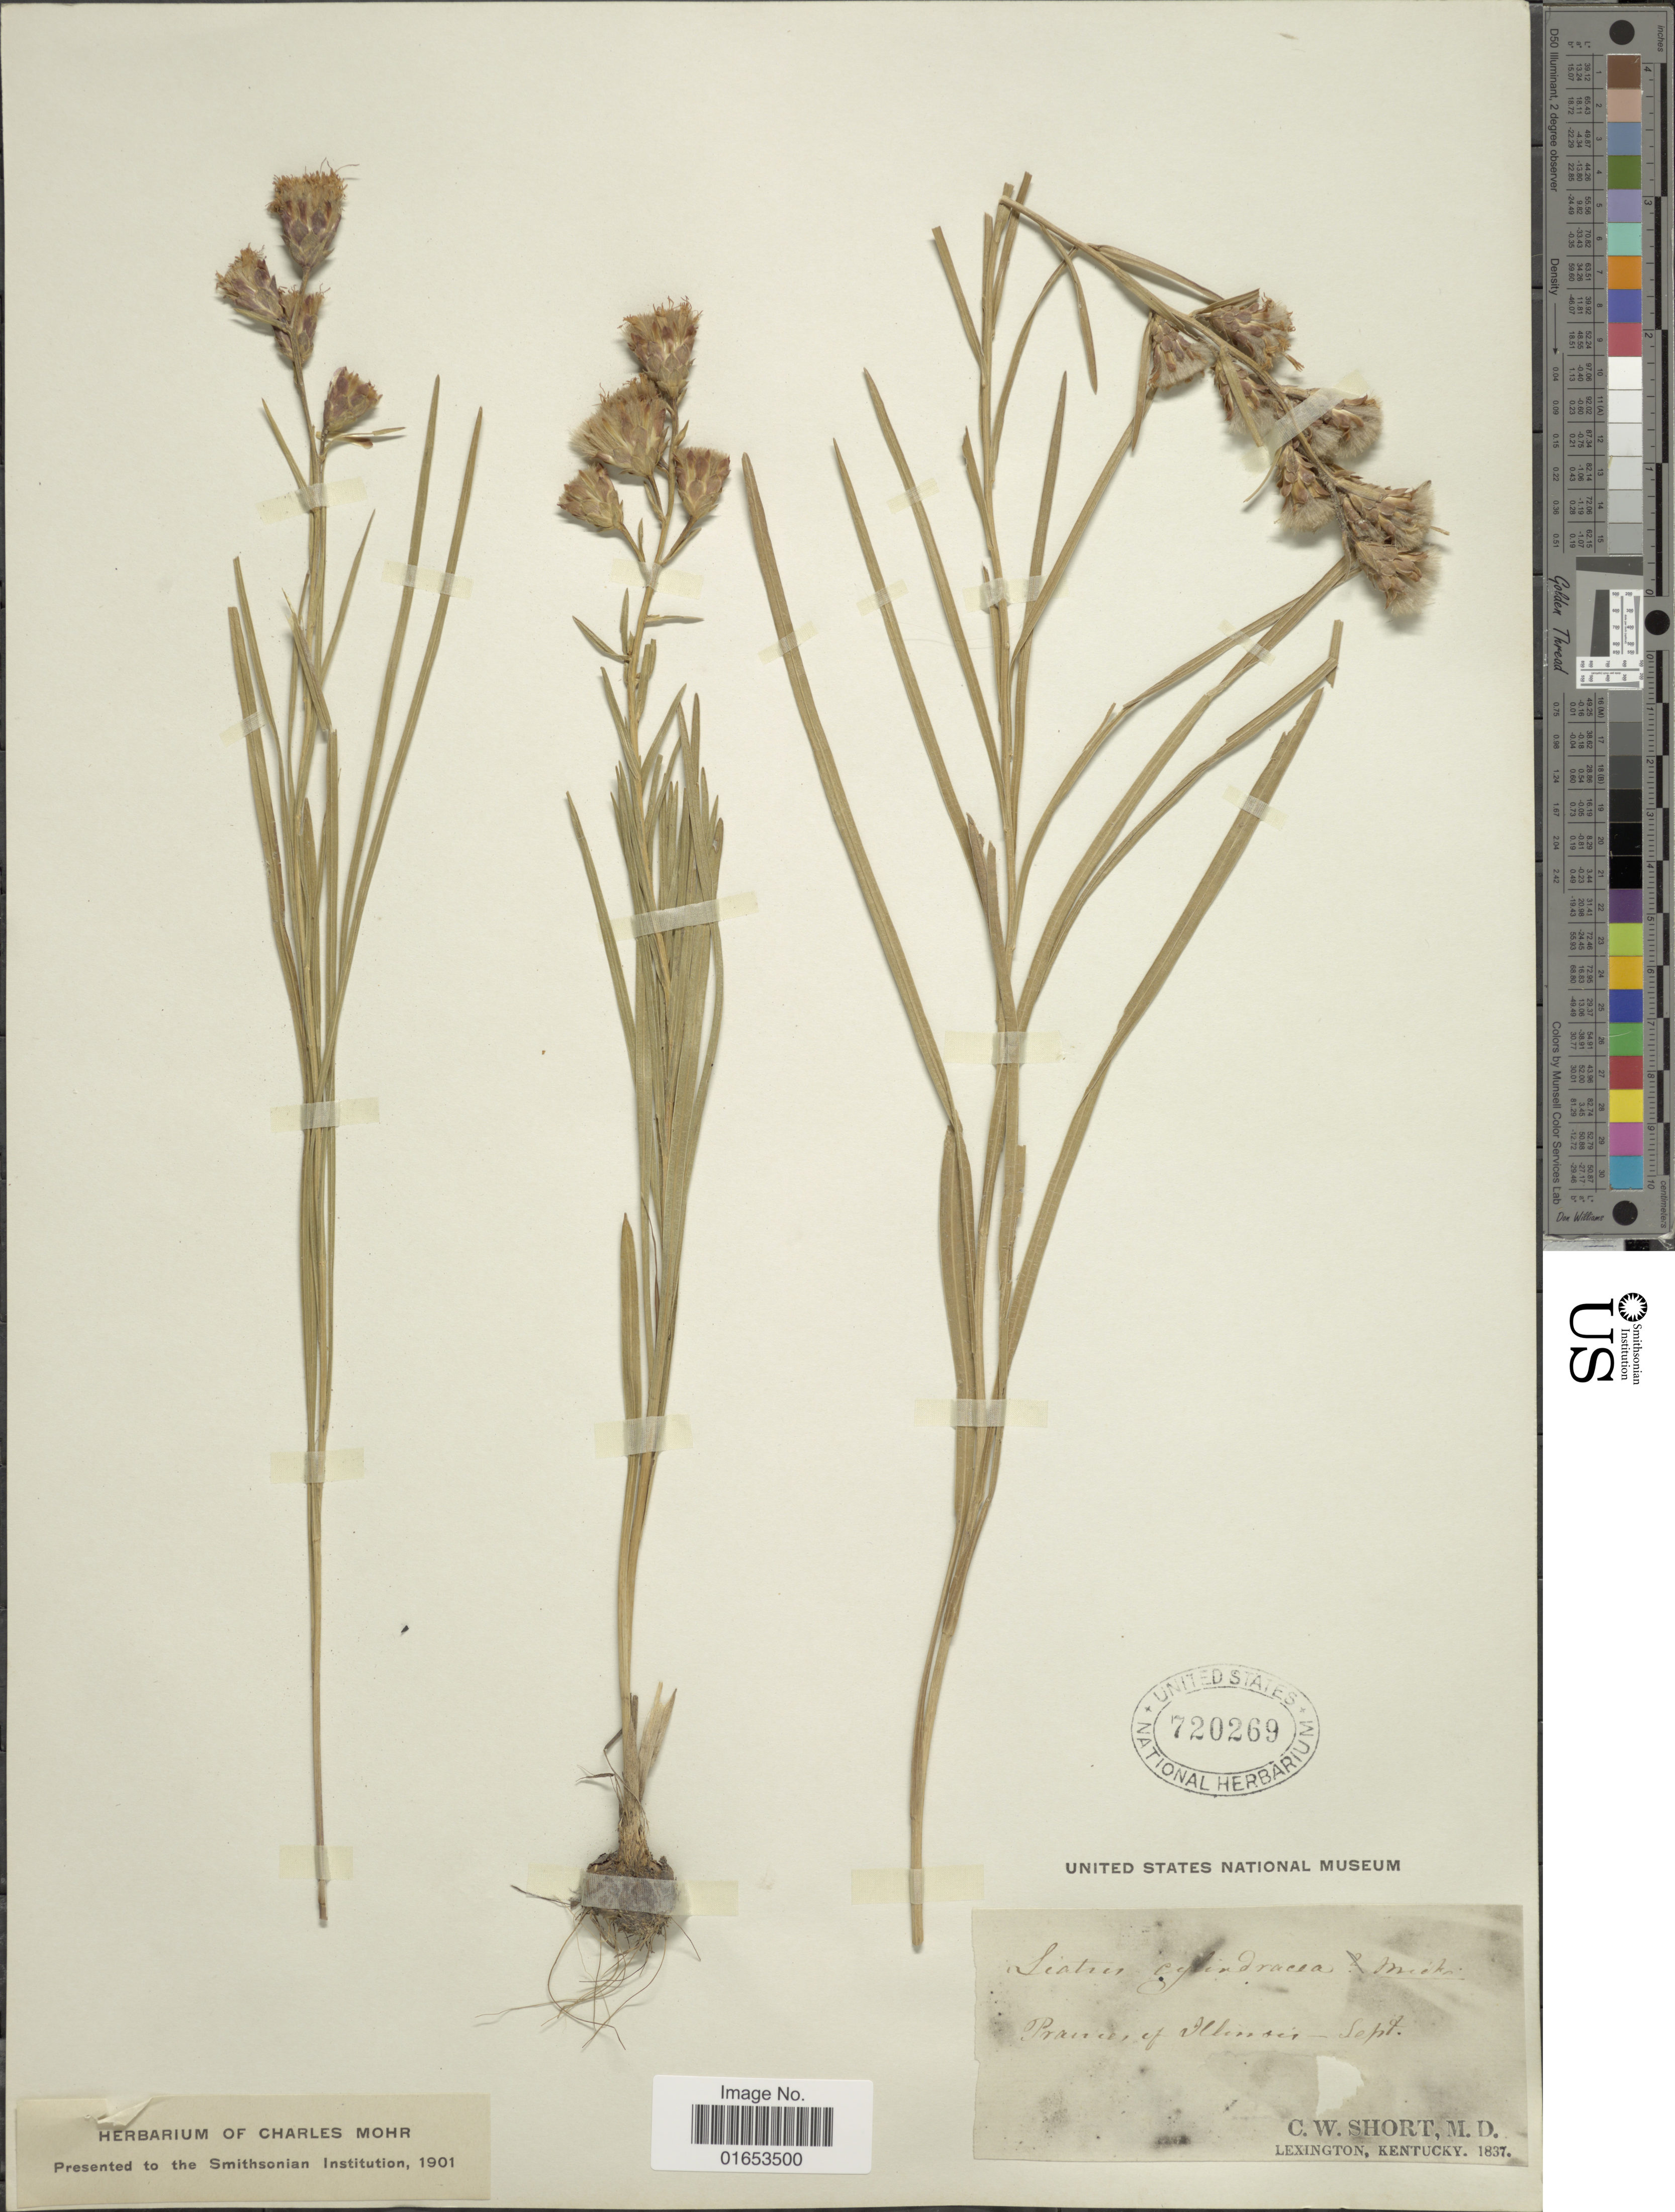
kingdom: Plantae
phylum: Tracheophyta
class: Magnoliopsida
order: Asterales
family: Asteraceae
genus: Liatris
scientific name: Liatris cylindracea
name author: Michaux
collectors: C. W. Short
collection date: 1837-09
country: United States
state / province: Kentucky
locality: Lexington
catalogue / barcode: US 720269